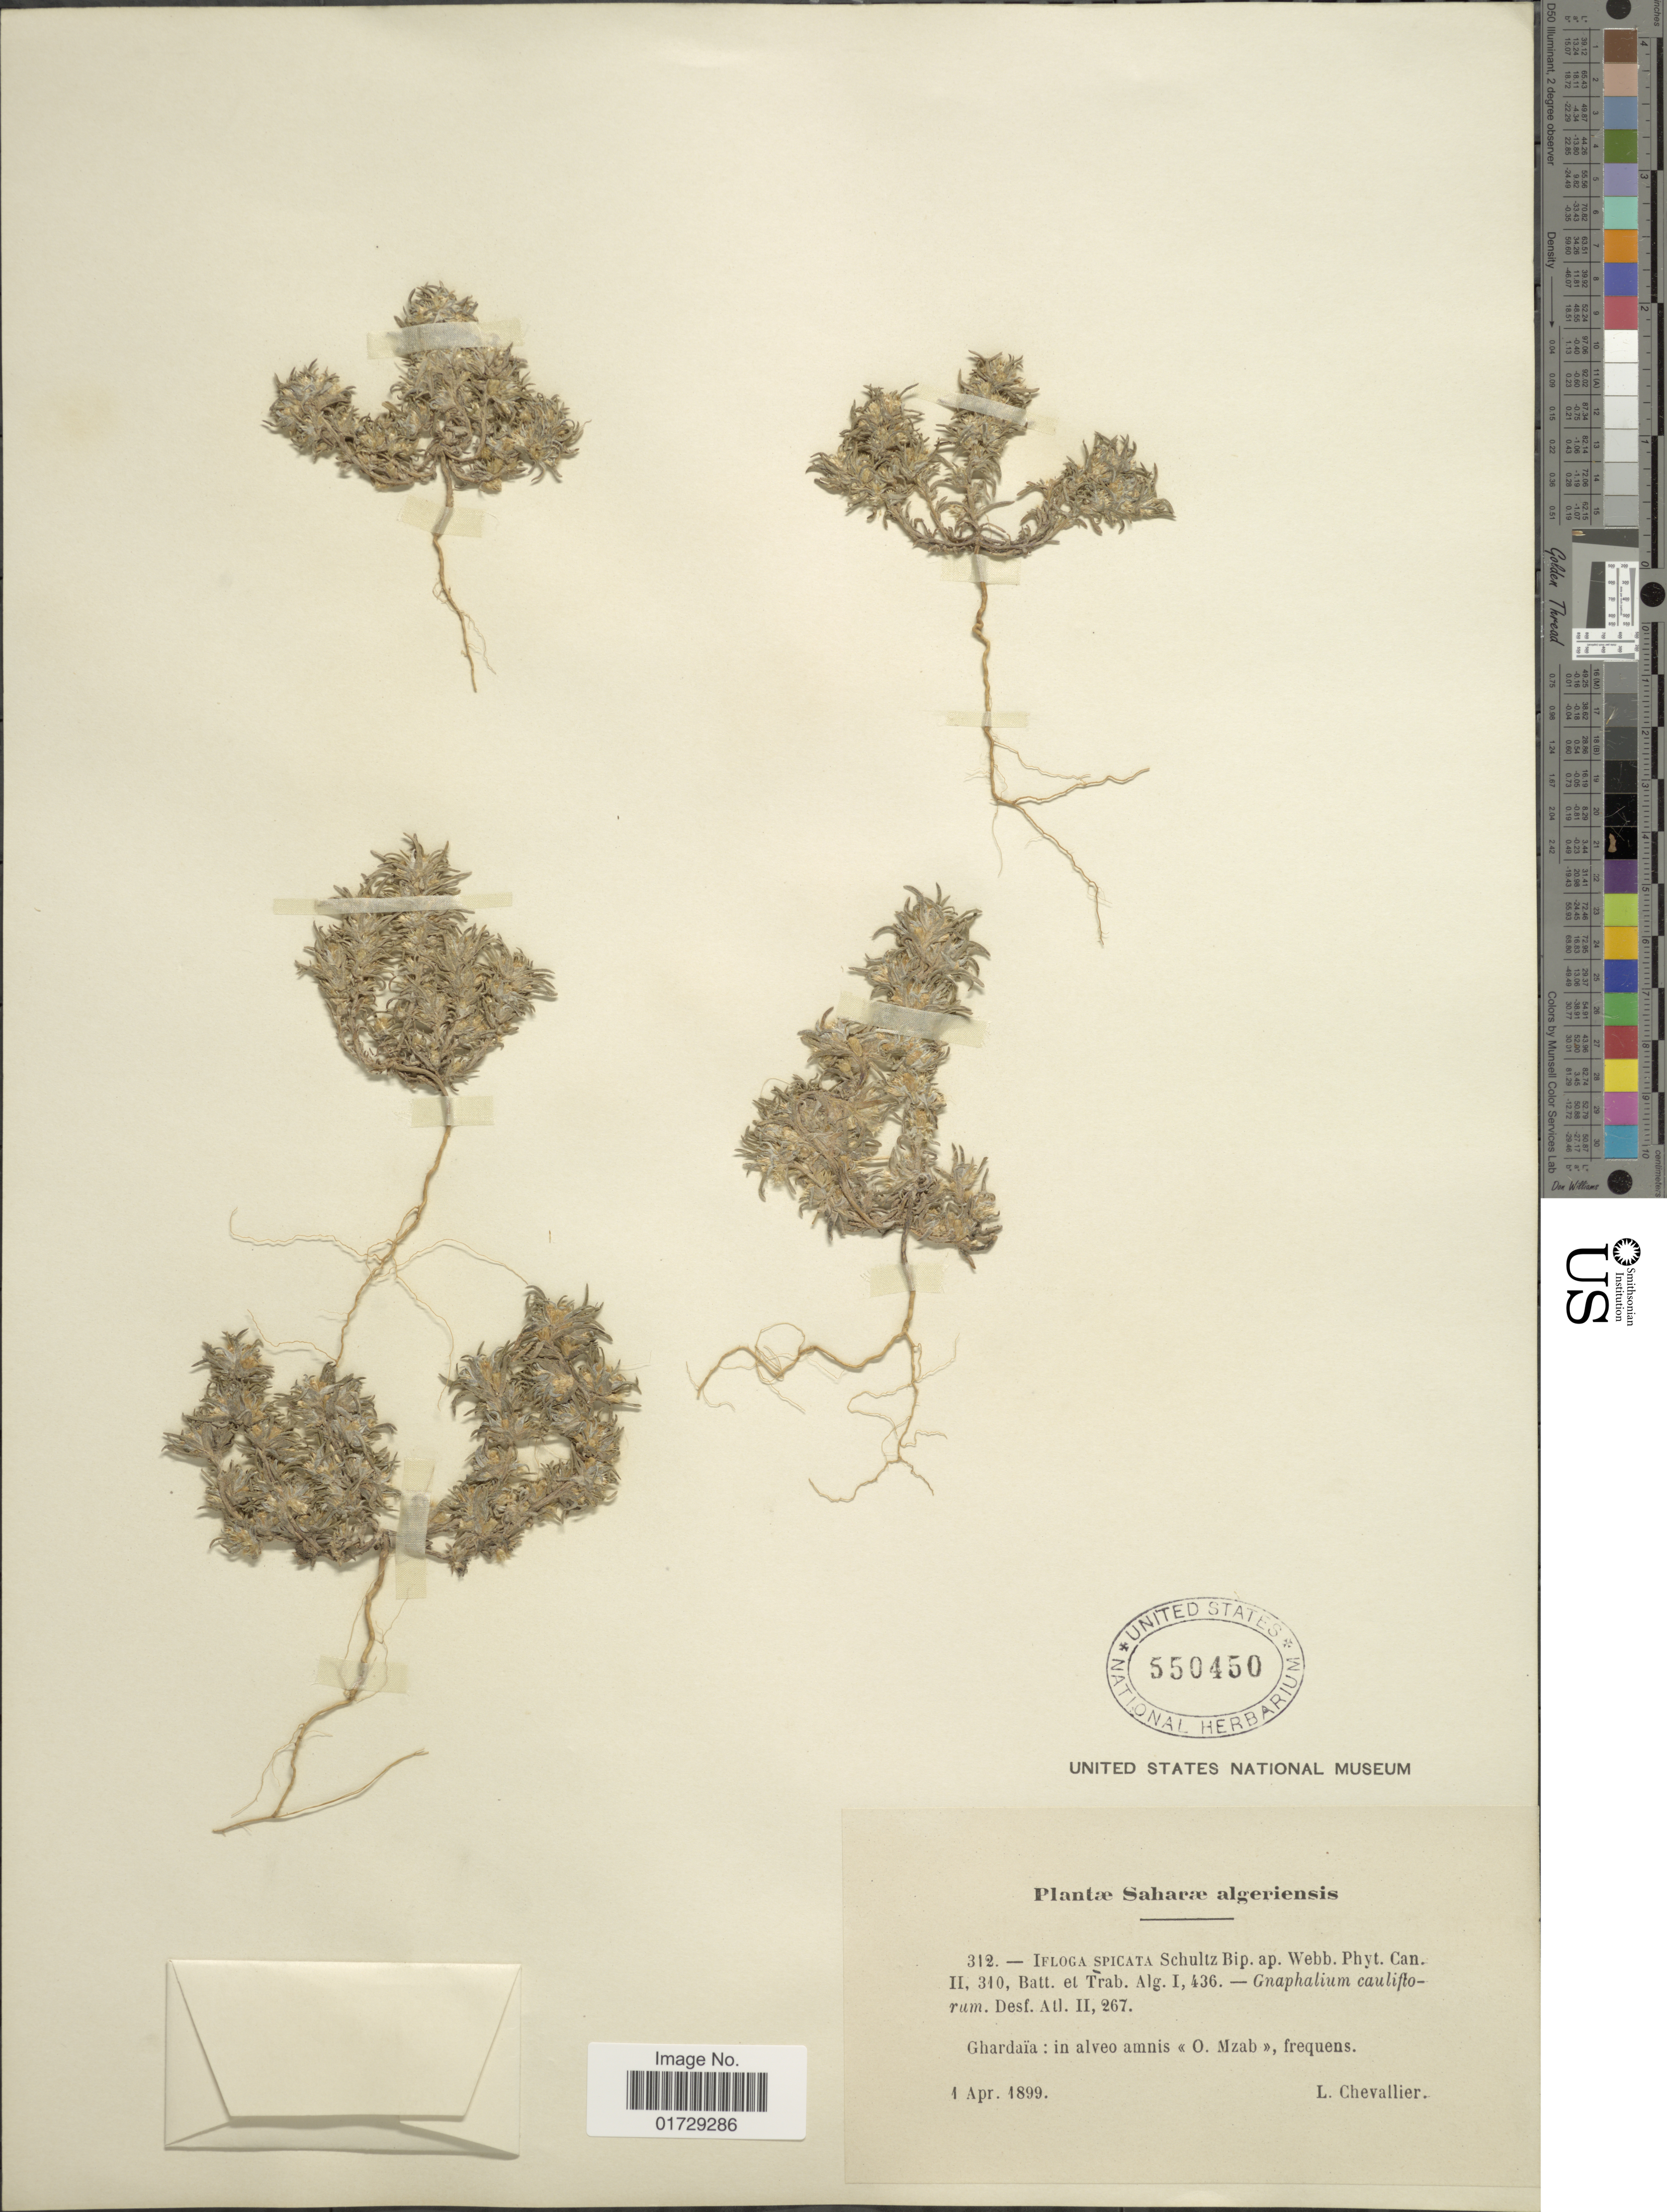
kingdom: Plantae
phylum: Tracheophyta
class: Magnoliopsida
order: Asterales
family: Asteraceae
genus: Ifloga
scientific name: Ifloga spicata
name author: (Forssk.) Sch. Bip.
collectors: L. Chevallier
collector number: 312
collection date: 1899-04-01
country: Algeria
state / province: Ghardaïa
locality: In alveo amnis << O. Mzab >>, frequens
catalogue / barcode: US 550450